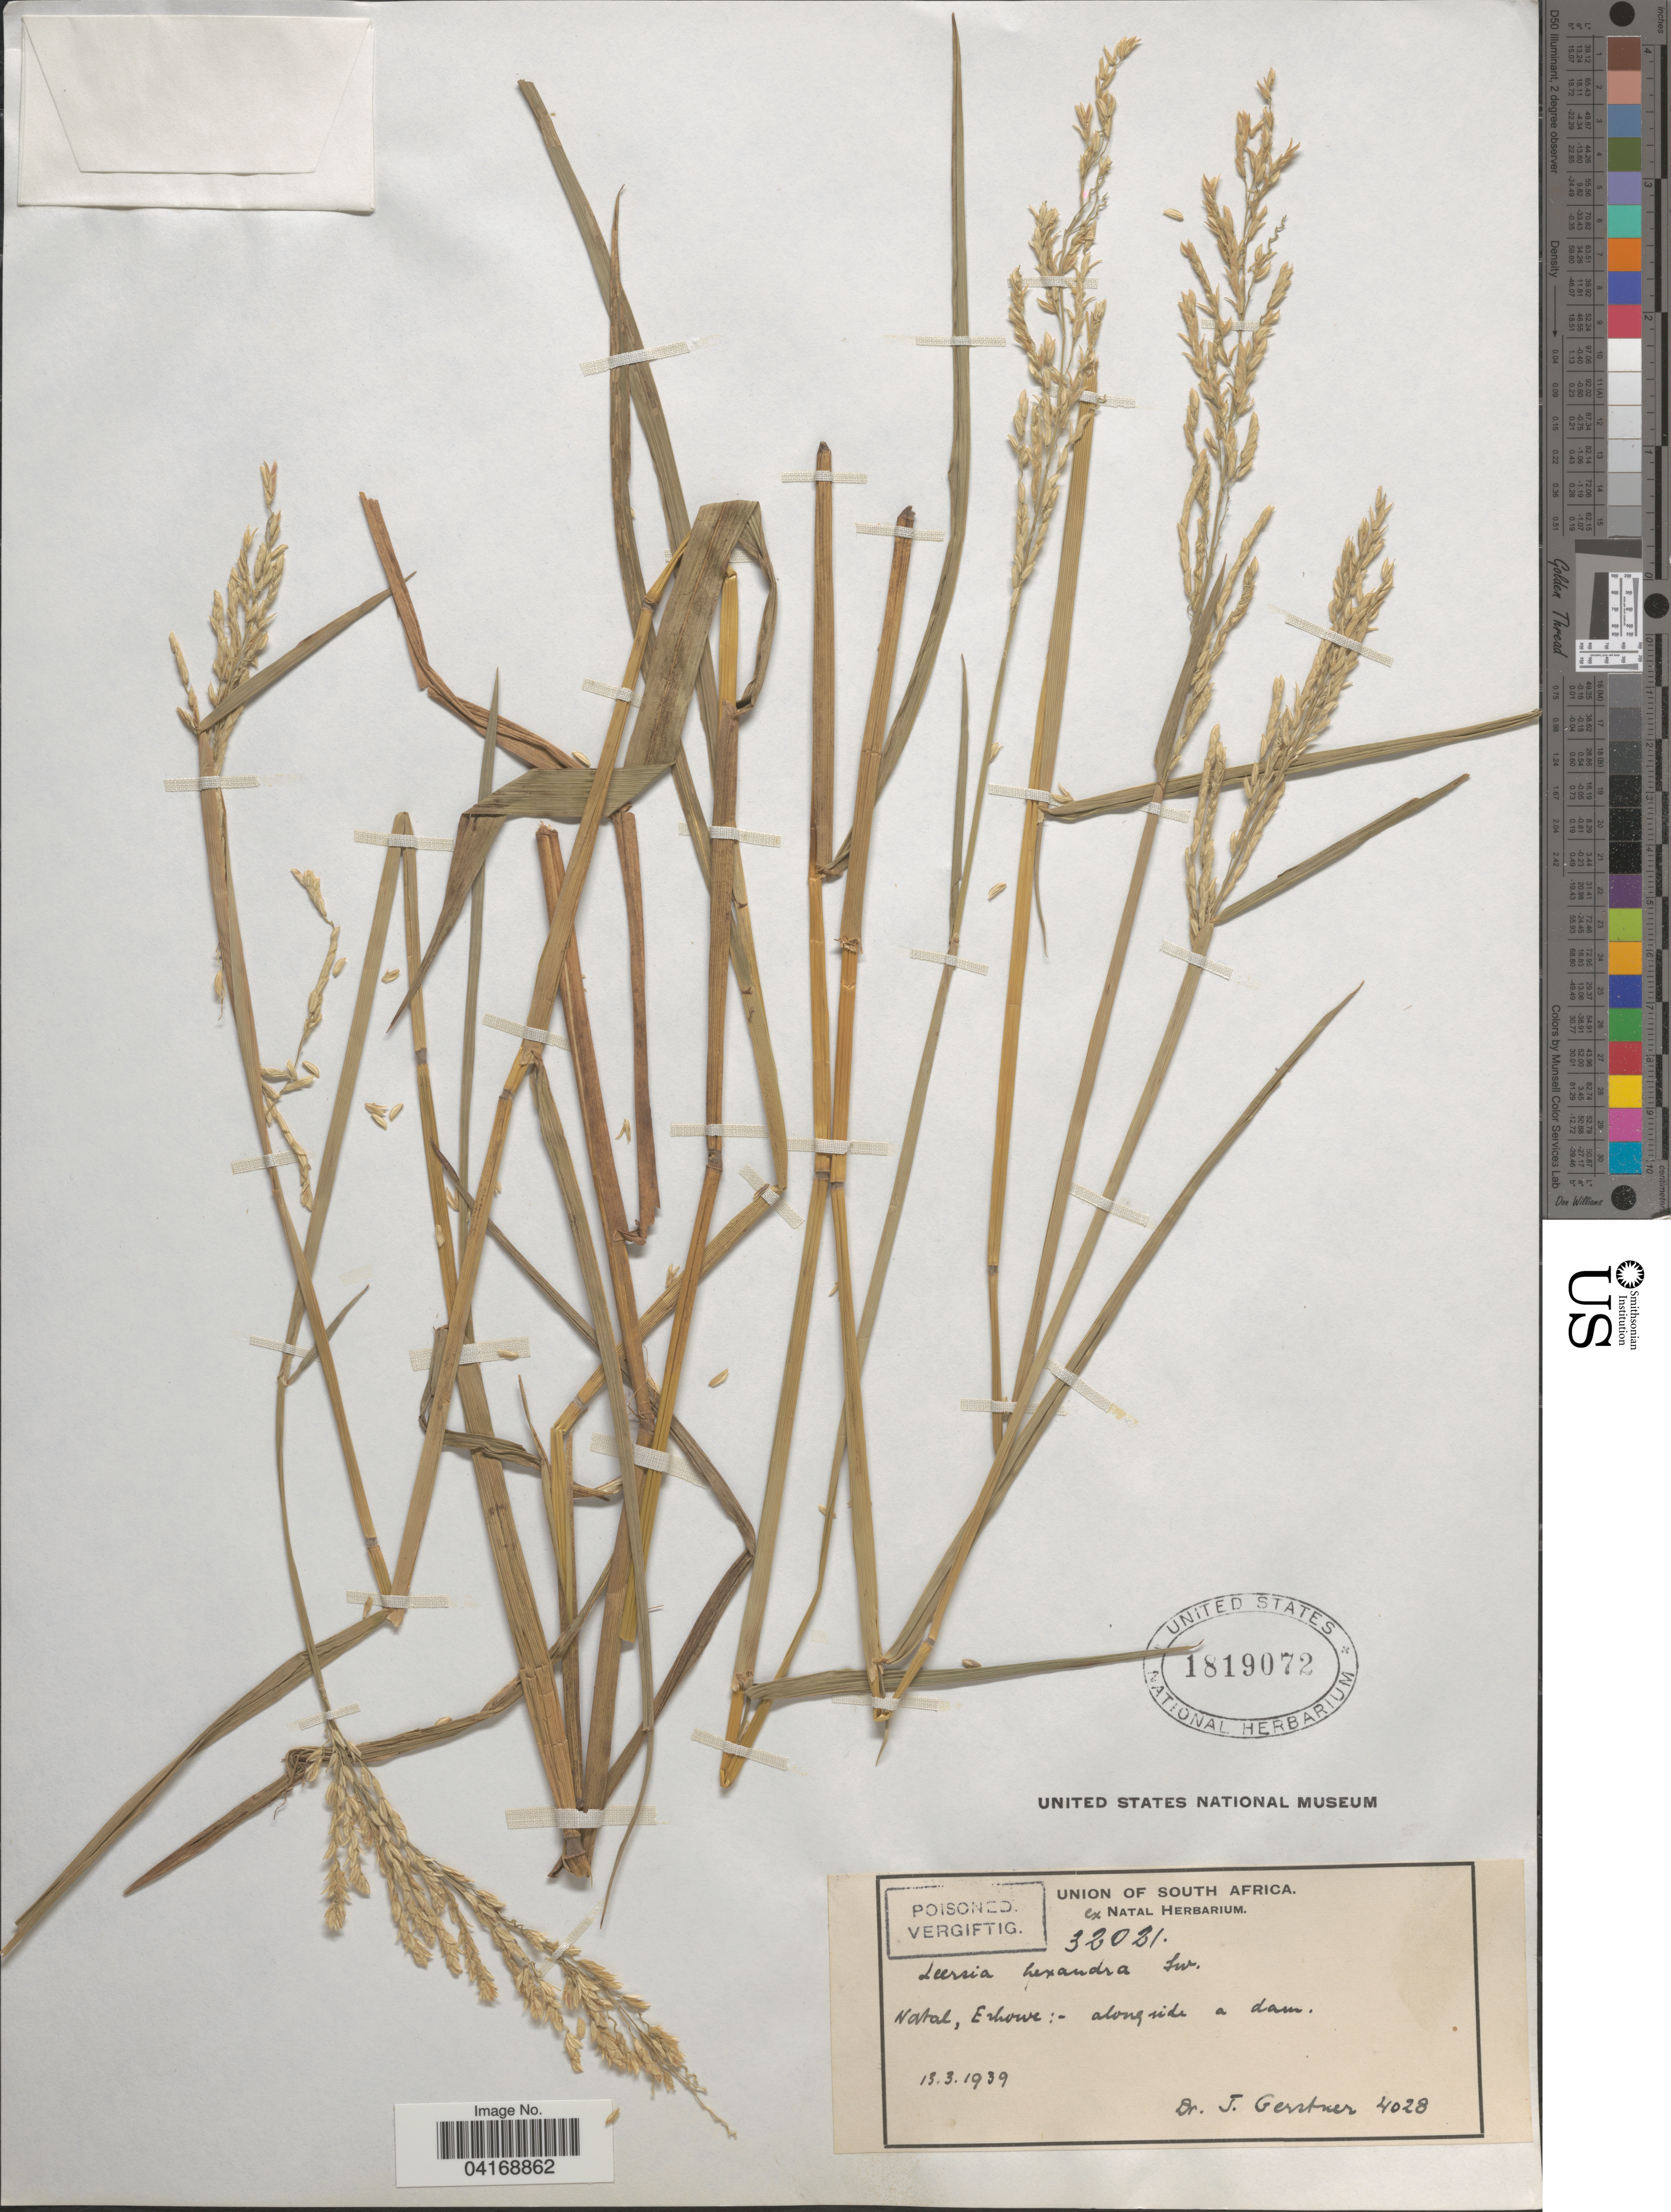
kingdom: Plantae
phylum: Tracheophyta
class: Liliopsida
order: Poales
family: Poaceae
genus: Leersia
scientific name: Leersia hexandra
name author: Sw.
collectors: J. Gerstner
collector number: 4028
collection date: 1939-03-13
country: South Africa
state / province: KwaZulu-Natal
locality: Union of South Africa. Natal, Echowe:- alongside a dam.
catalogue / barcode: US 1819072